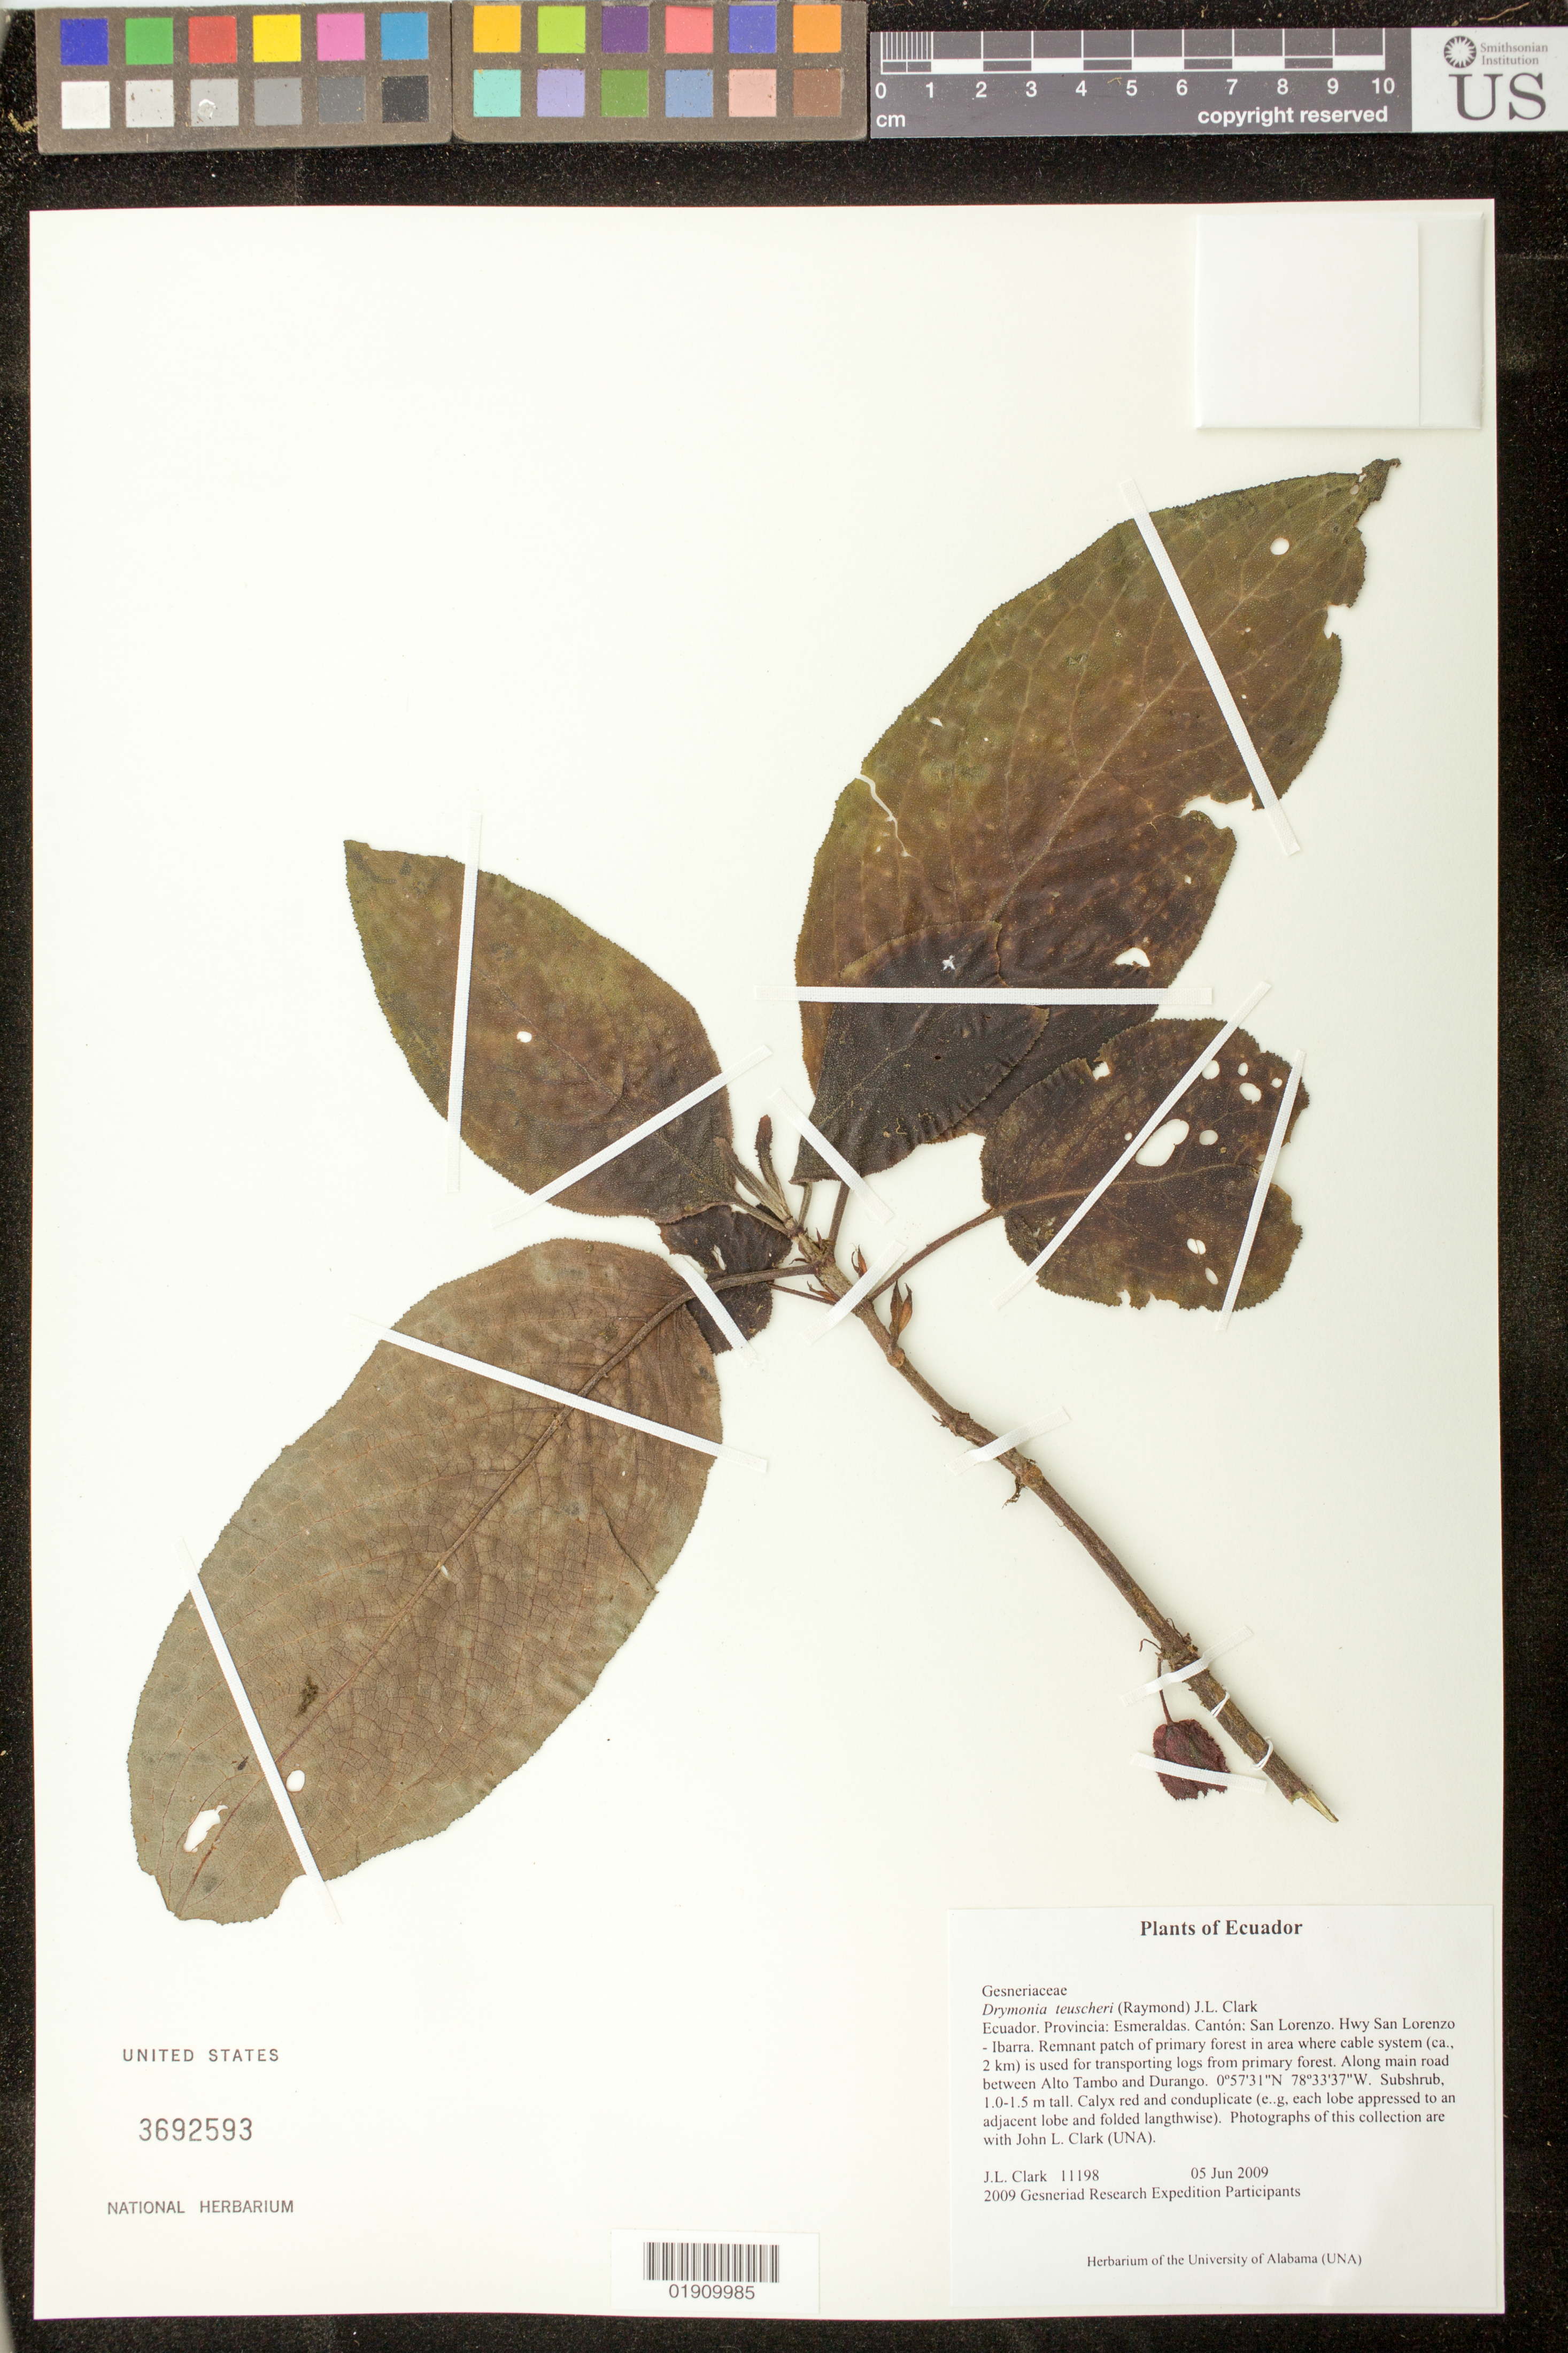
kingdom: Plantae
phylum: Tracheophyta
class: Magnoliopsida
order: Lamiales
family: Gesneriaceae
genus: Drymonia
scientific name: Drymonia teuscheri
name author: (Raymond) J.L. Clark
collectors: J. L. Clark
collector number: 11198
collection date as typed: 05 Jun 2009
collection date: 2009-06-05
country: Ecuador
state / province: Esmeraldas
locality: Ecuador. Provincia: Esmeraldas, Canton: San Lorenzo. Hwy San Lorenzo-Ibarra. Remnant patch of primary forest in area where cable system (ca., 2 km) is used for transporting logs from primary forest. Along main road between Alto Tambo and Durango.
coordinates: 0°57'31"N, 78°33'37"W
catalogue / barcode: US 3692593